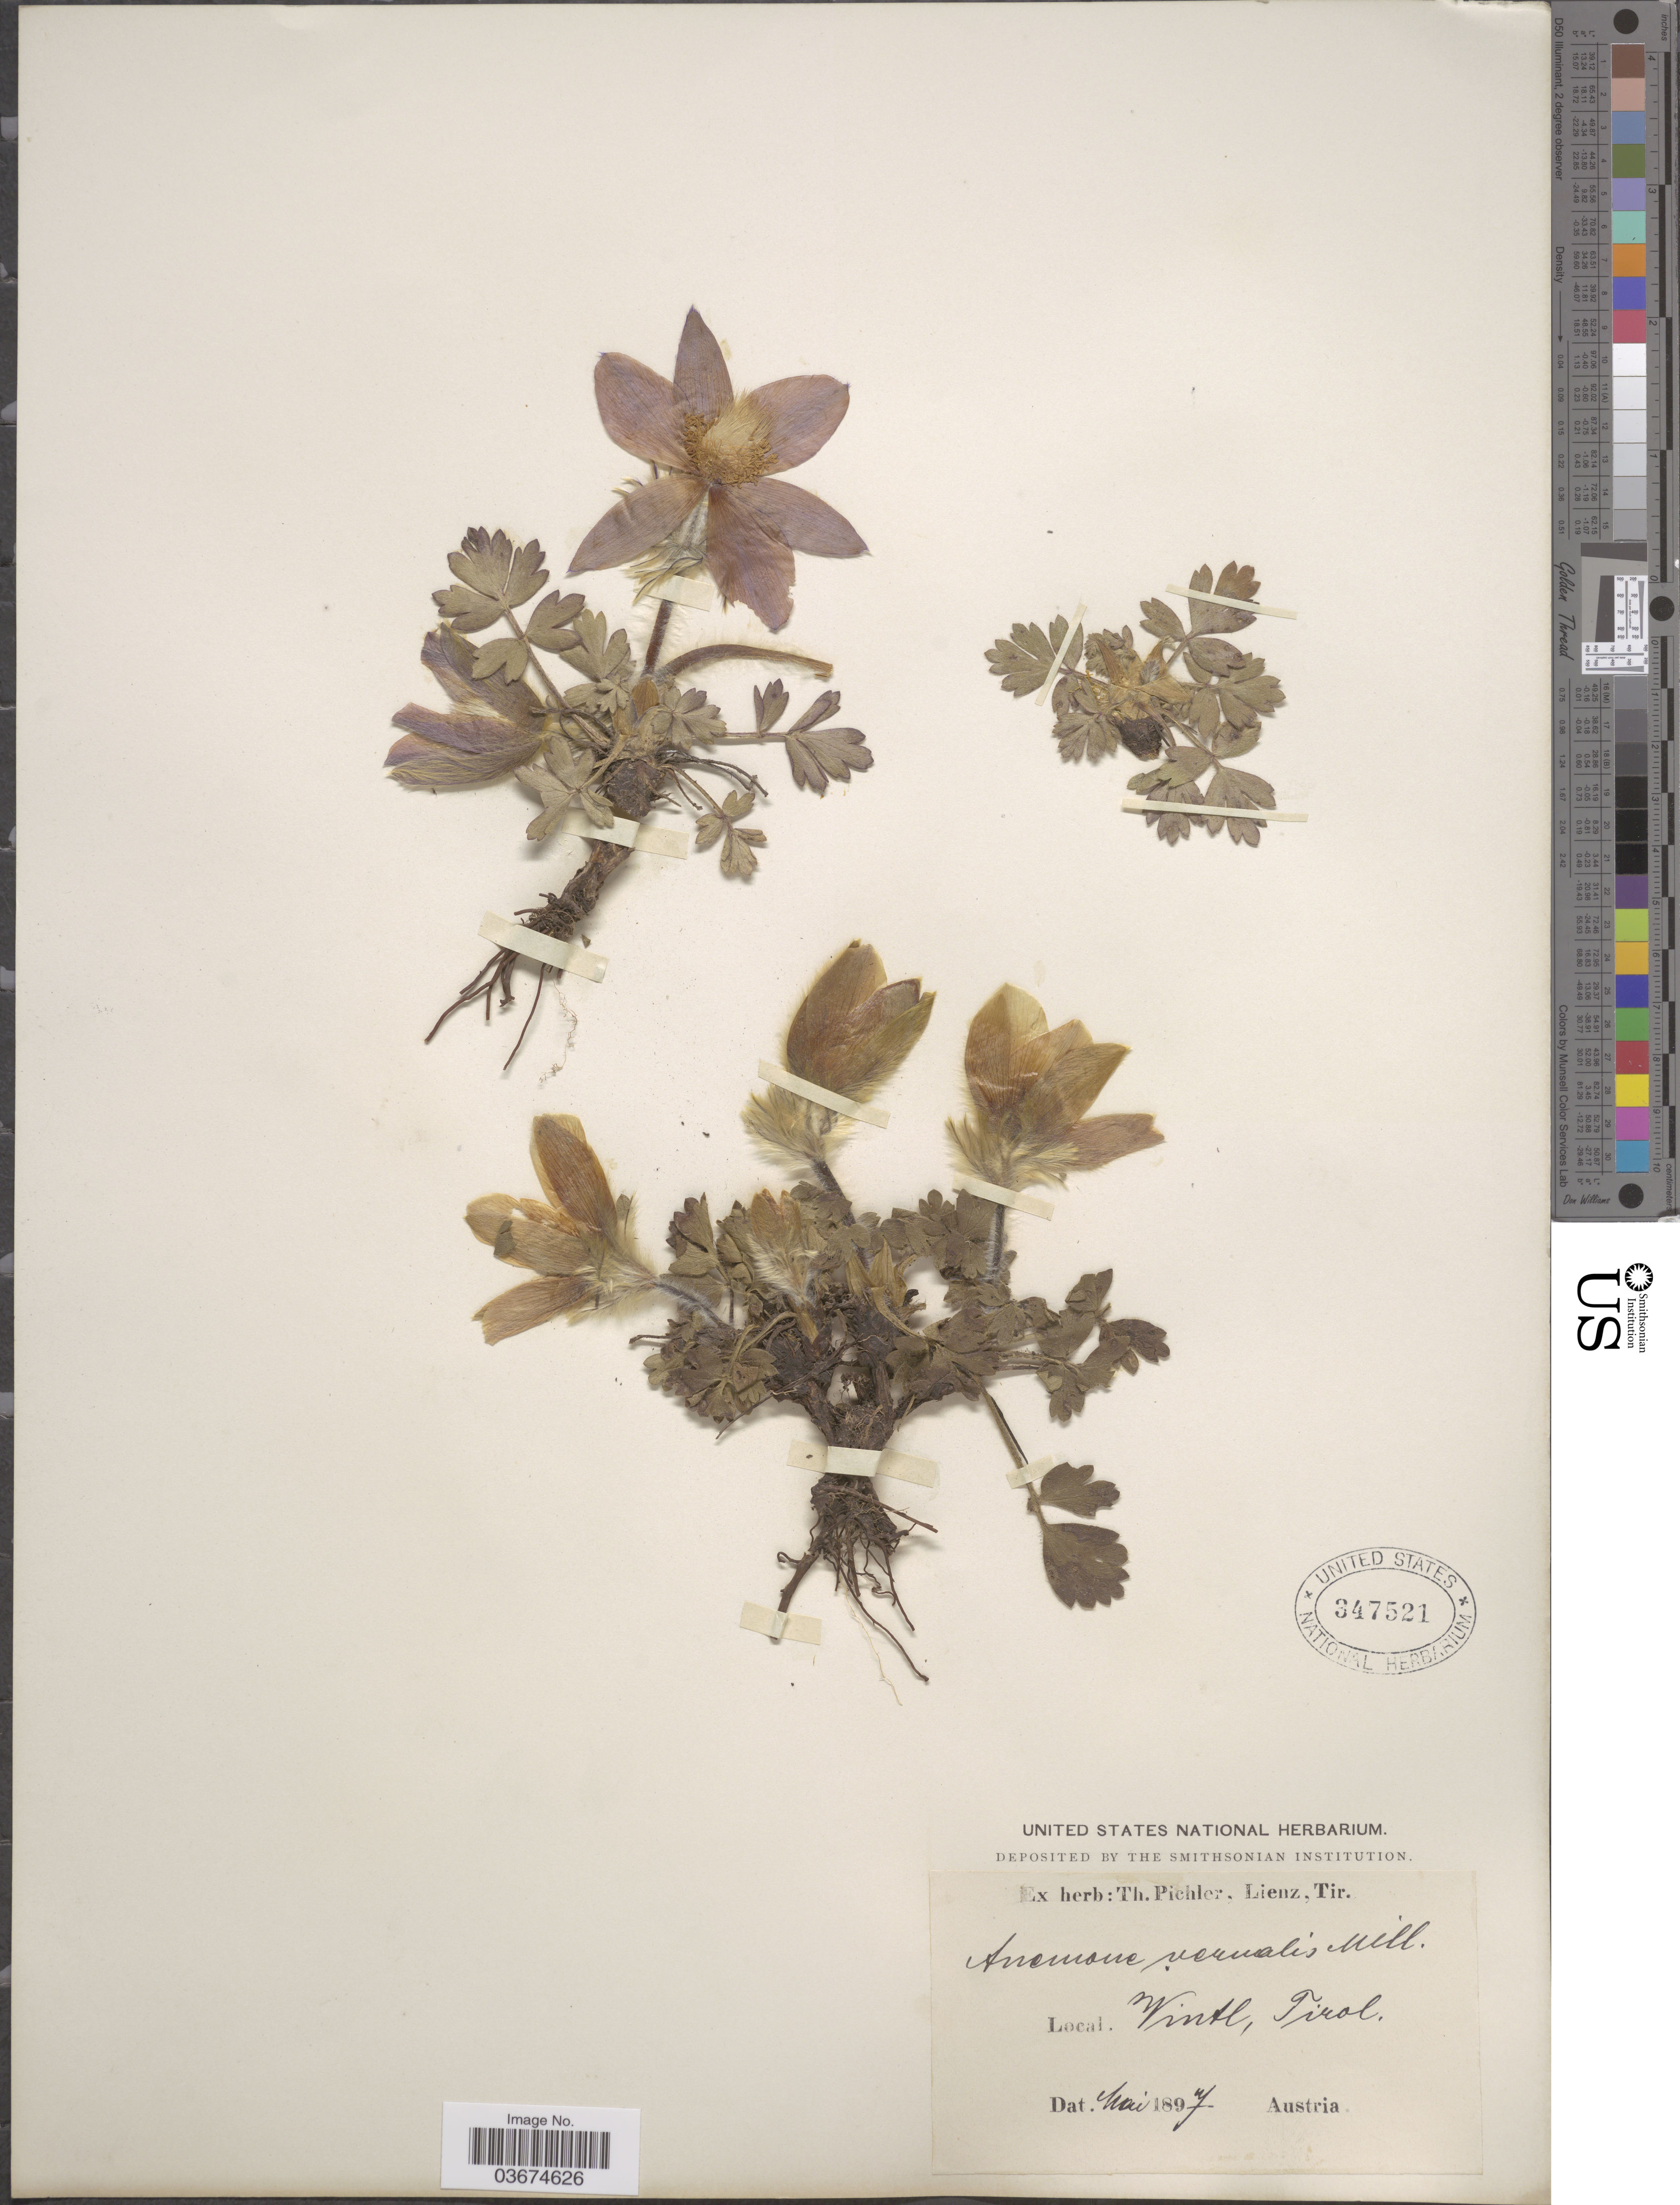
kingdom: Plantae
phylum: Tracheophyta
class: Magnoliopsida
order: Ranunculales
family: Ranunculaceae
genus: Pulsatilla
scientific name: Pulsatilla vernalis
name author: (L.) Mill.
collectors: ex herb. T. Pichler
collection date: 1897-05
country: Austria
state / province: Tirol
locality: Wintl.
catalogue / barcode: US 347521